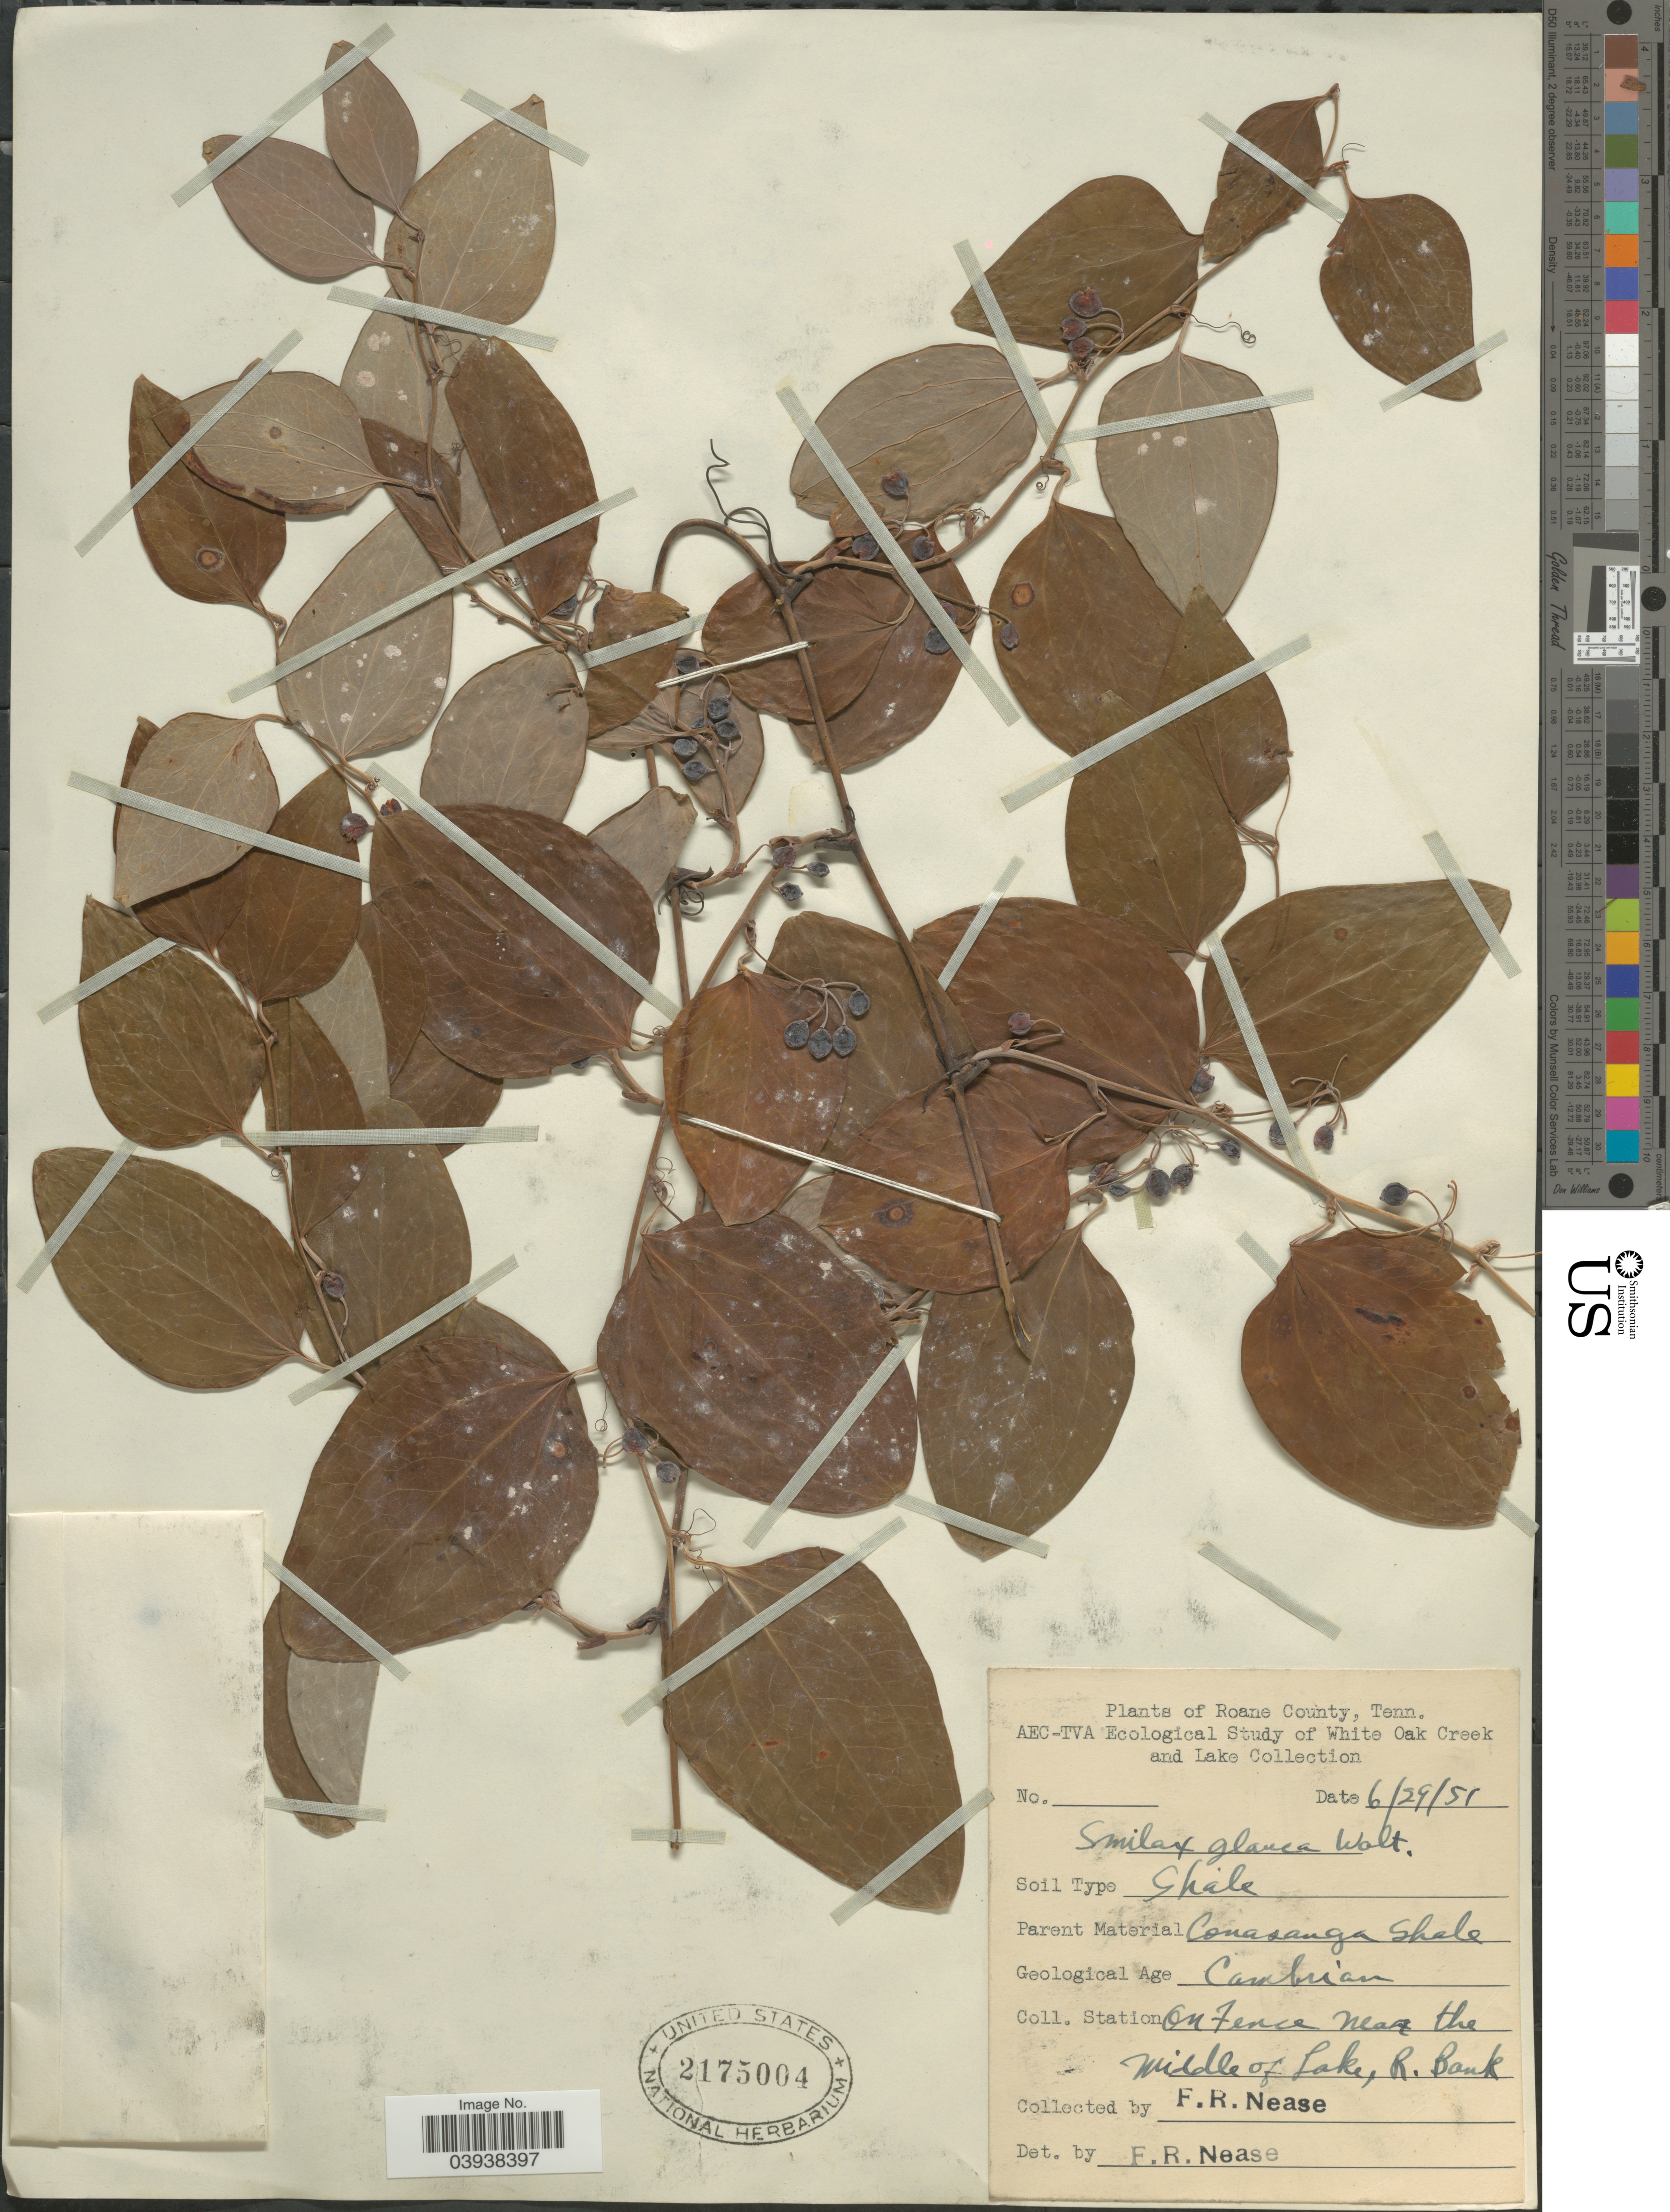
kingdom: Plantae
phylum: Tracheophyta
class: Liliopsida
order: Liliales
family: Smilacaceae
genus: Smilax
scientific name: Smilax glauca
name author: Walter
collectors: F. Nease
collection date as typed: Transcribed d/m/y: 29/6/51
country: United States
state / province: Tennessee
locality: Roane County. Coll. Station. On fence near the middle of Lake, R. Bank.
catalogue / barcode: US 2175004